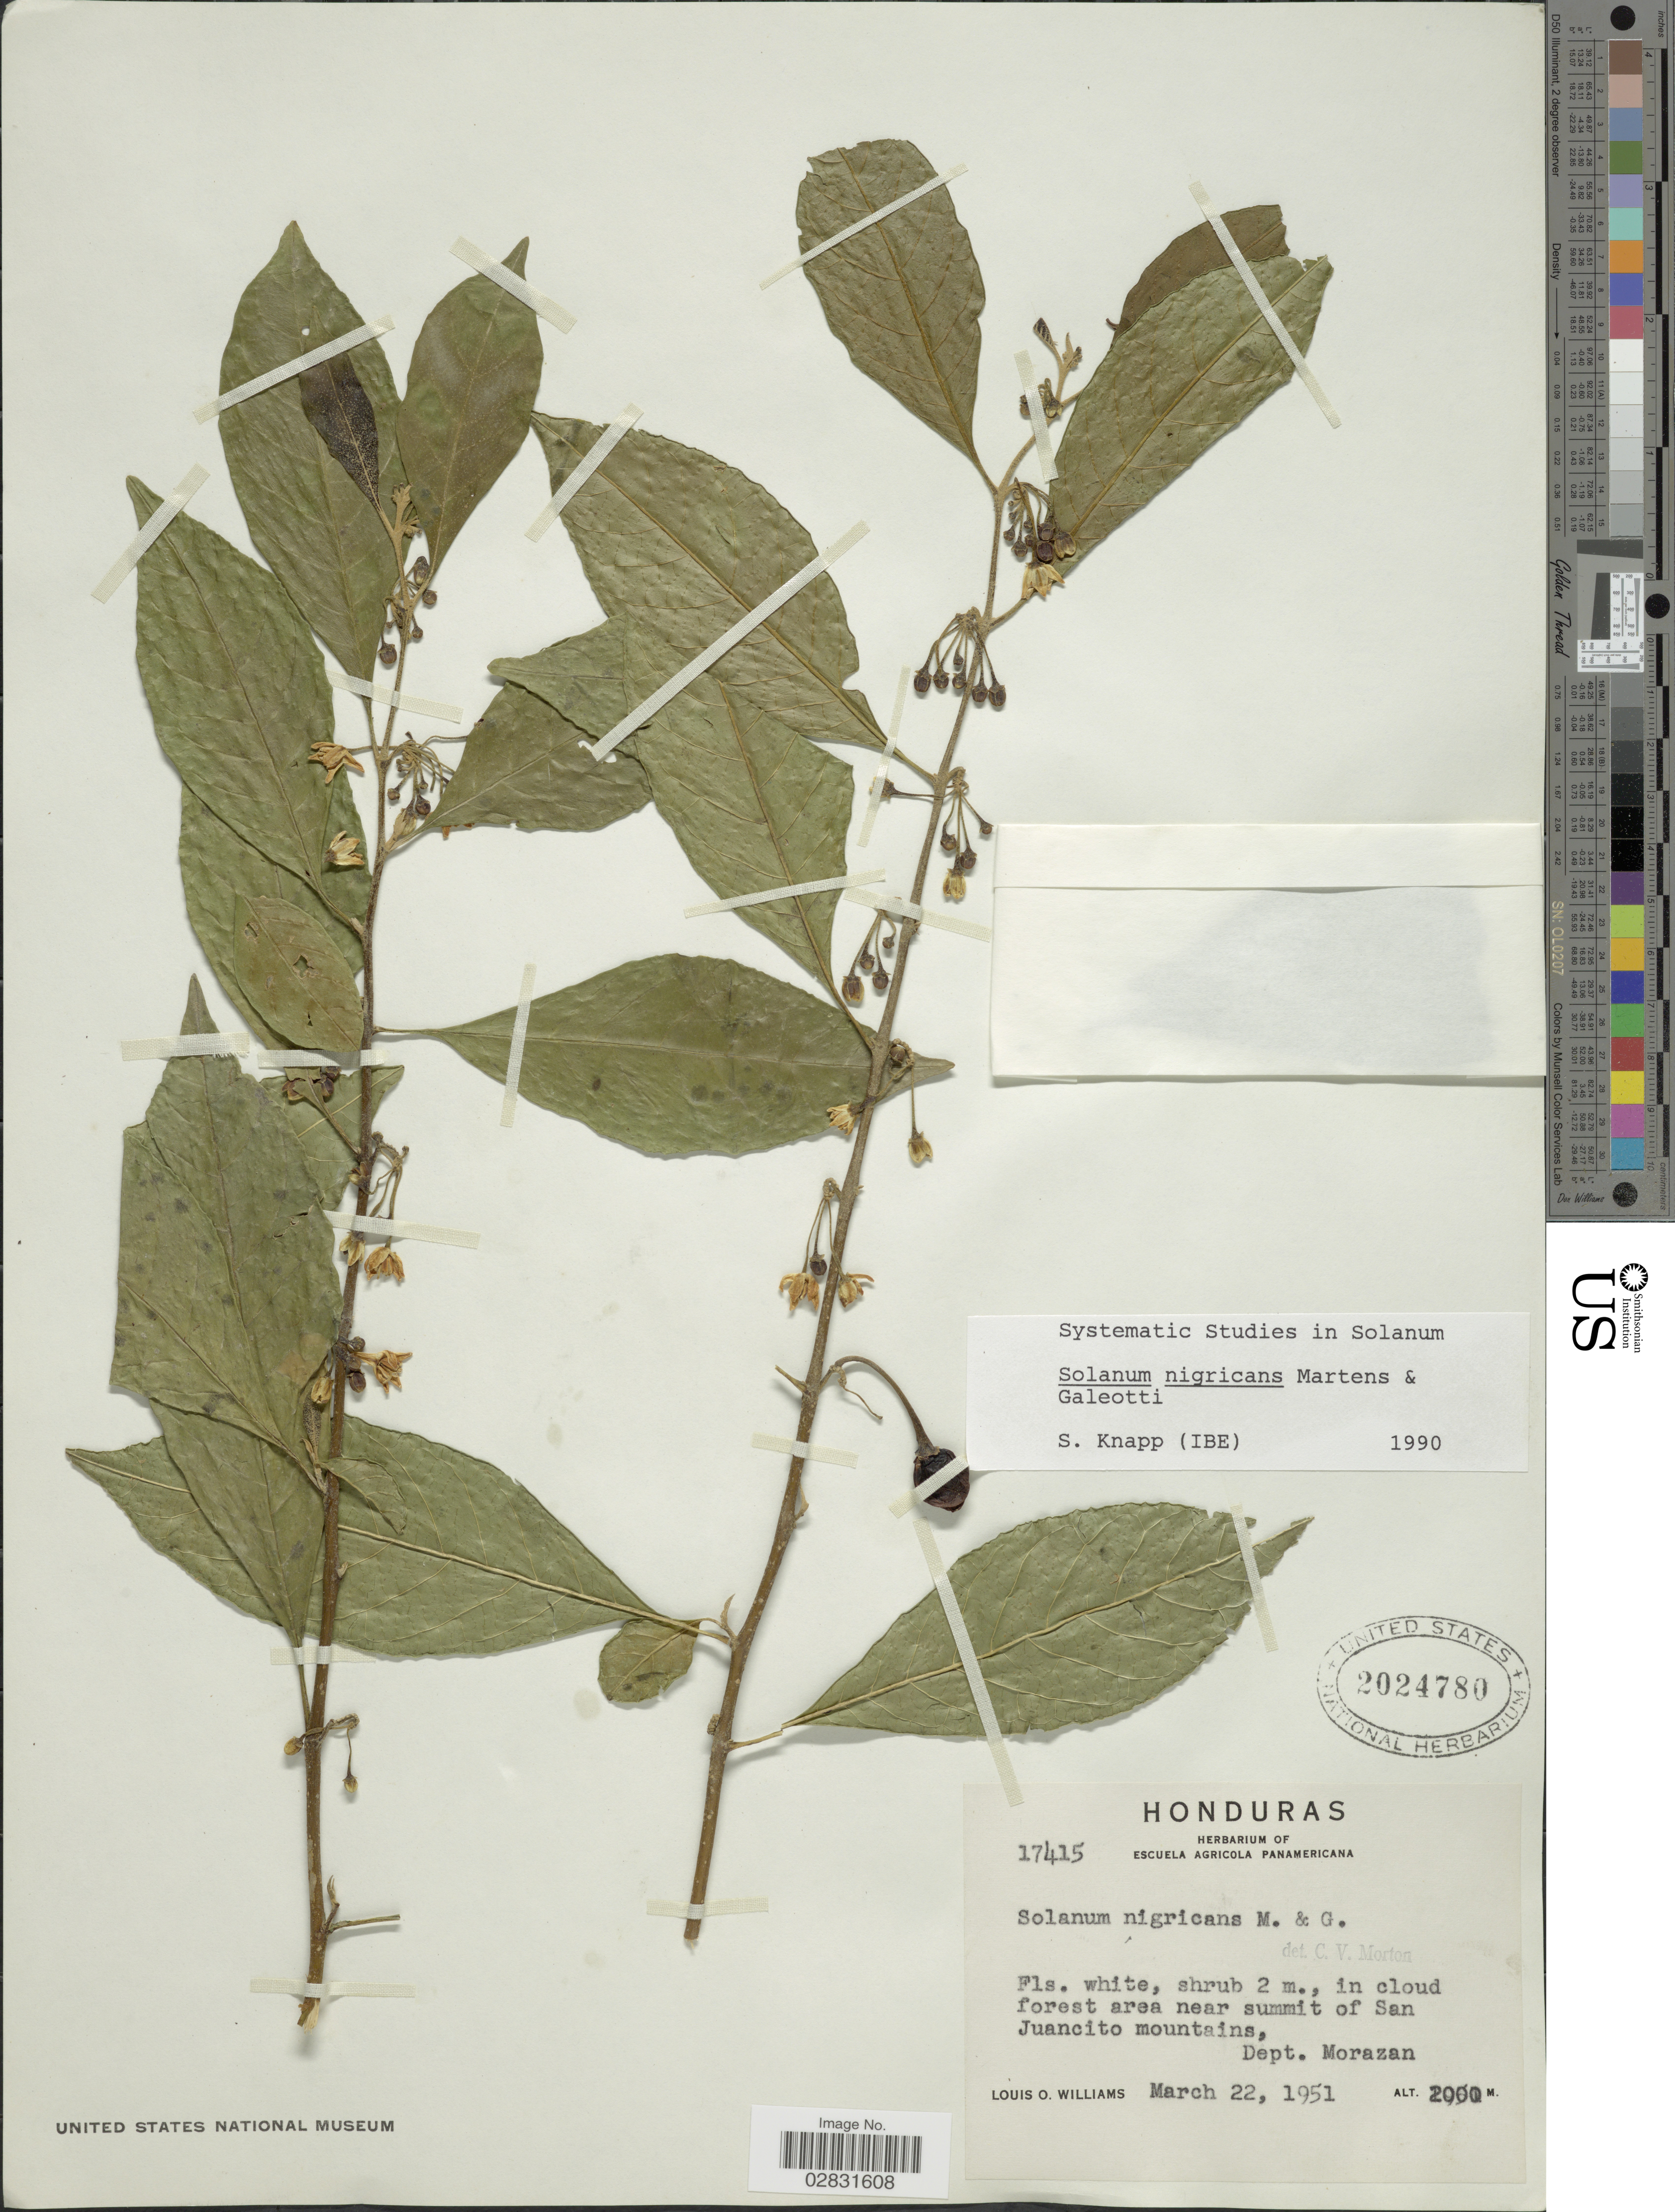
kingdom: Plantae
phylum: Tracheophyta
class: Magnoliopsida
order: Solanales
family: Solanaceae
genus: Solanum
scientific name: Solanum nigricans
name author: M. Martens & Galeotti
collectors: L. O. Williams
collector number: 17415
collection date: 1951-03-22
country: Honduras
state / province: Fco. Morazán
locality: In cloud forest area near summit of San Juancito mountains, Dept. Morazan.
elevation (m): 2000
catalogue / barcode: US 2024780